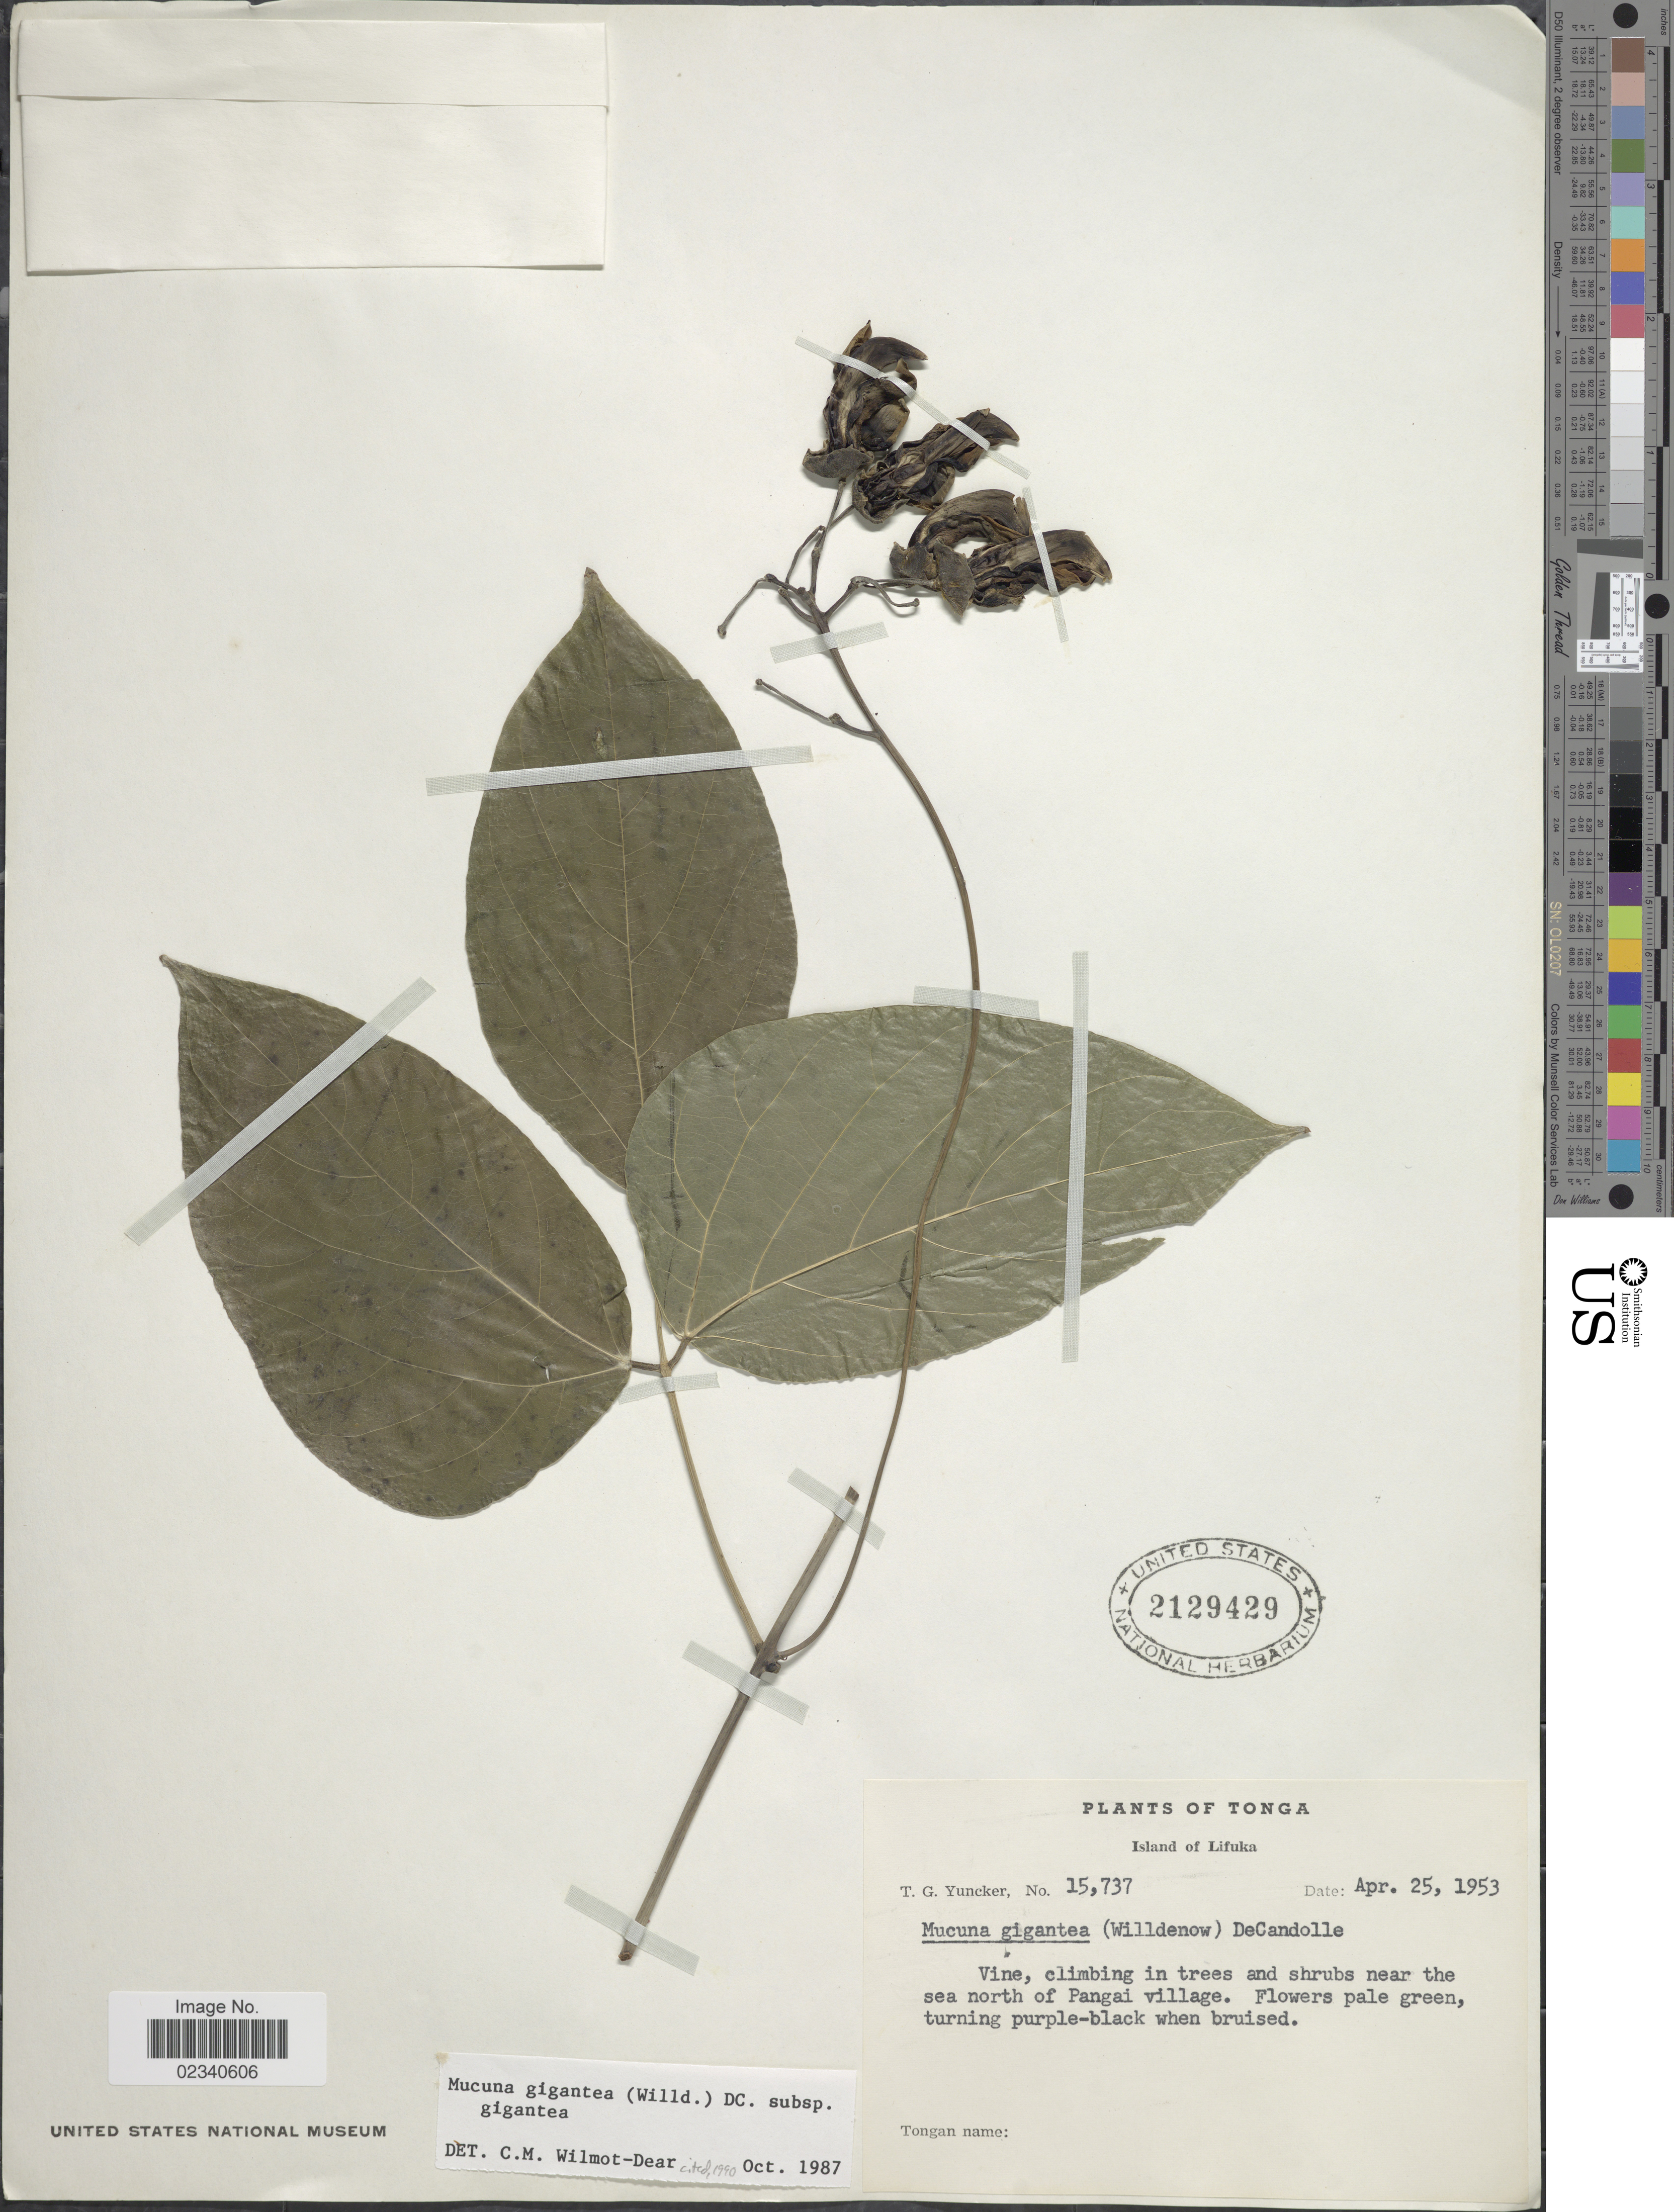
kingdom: Plantae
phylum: Tracheophyta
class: Magnoliopsida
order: Fabales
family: Fabaceae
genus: Mucuna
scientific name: Mucuna gigantea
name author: (Willd.) DC.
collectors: T. G. Yuncker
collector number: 15737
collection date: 1953-04-25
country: Tonga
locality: Island of Lifuka. near the sea north of Pangai village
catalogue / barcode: US 2129429